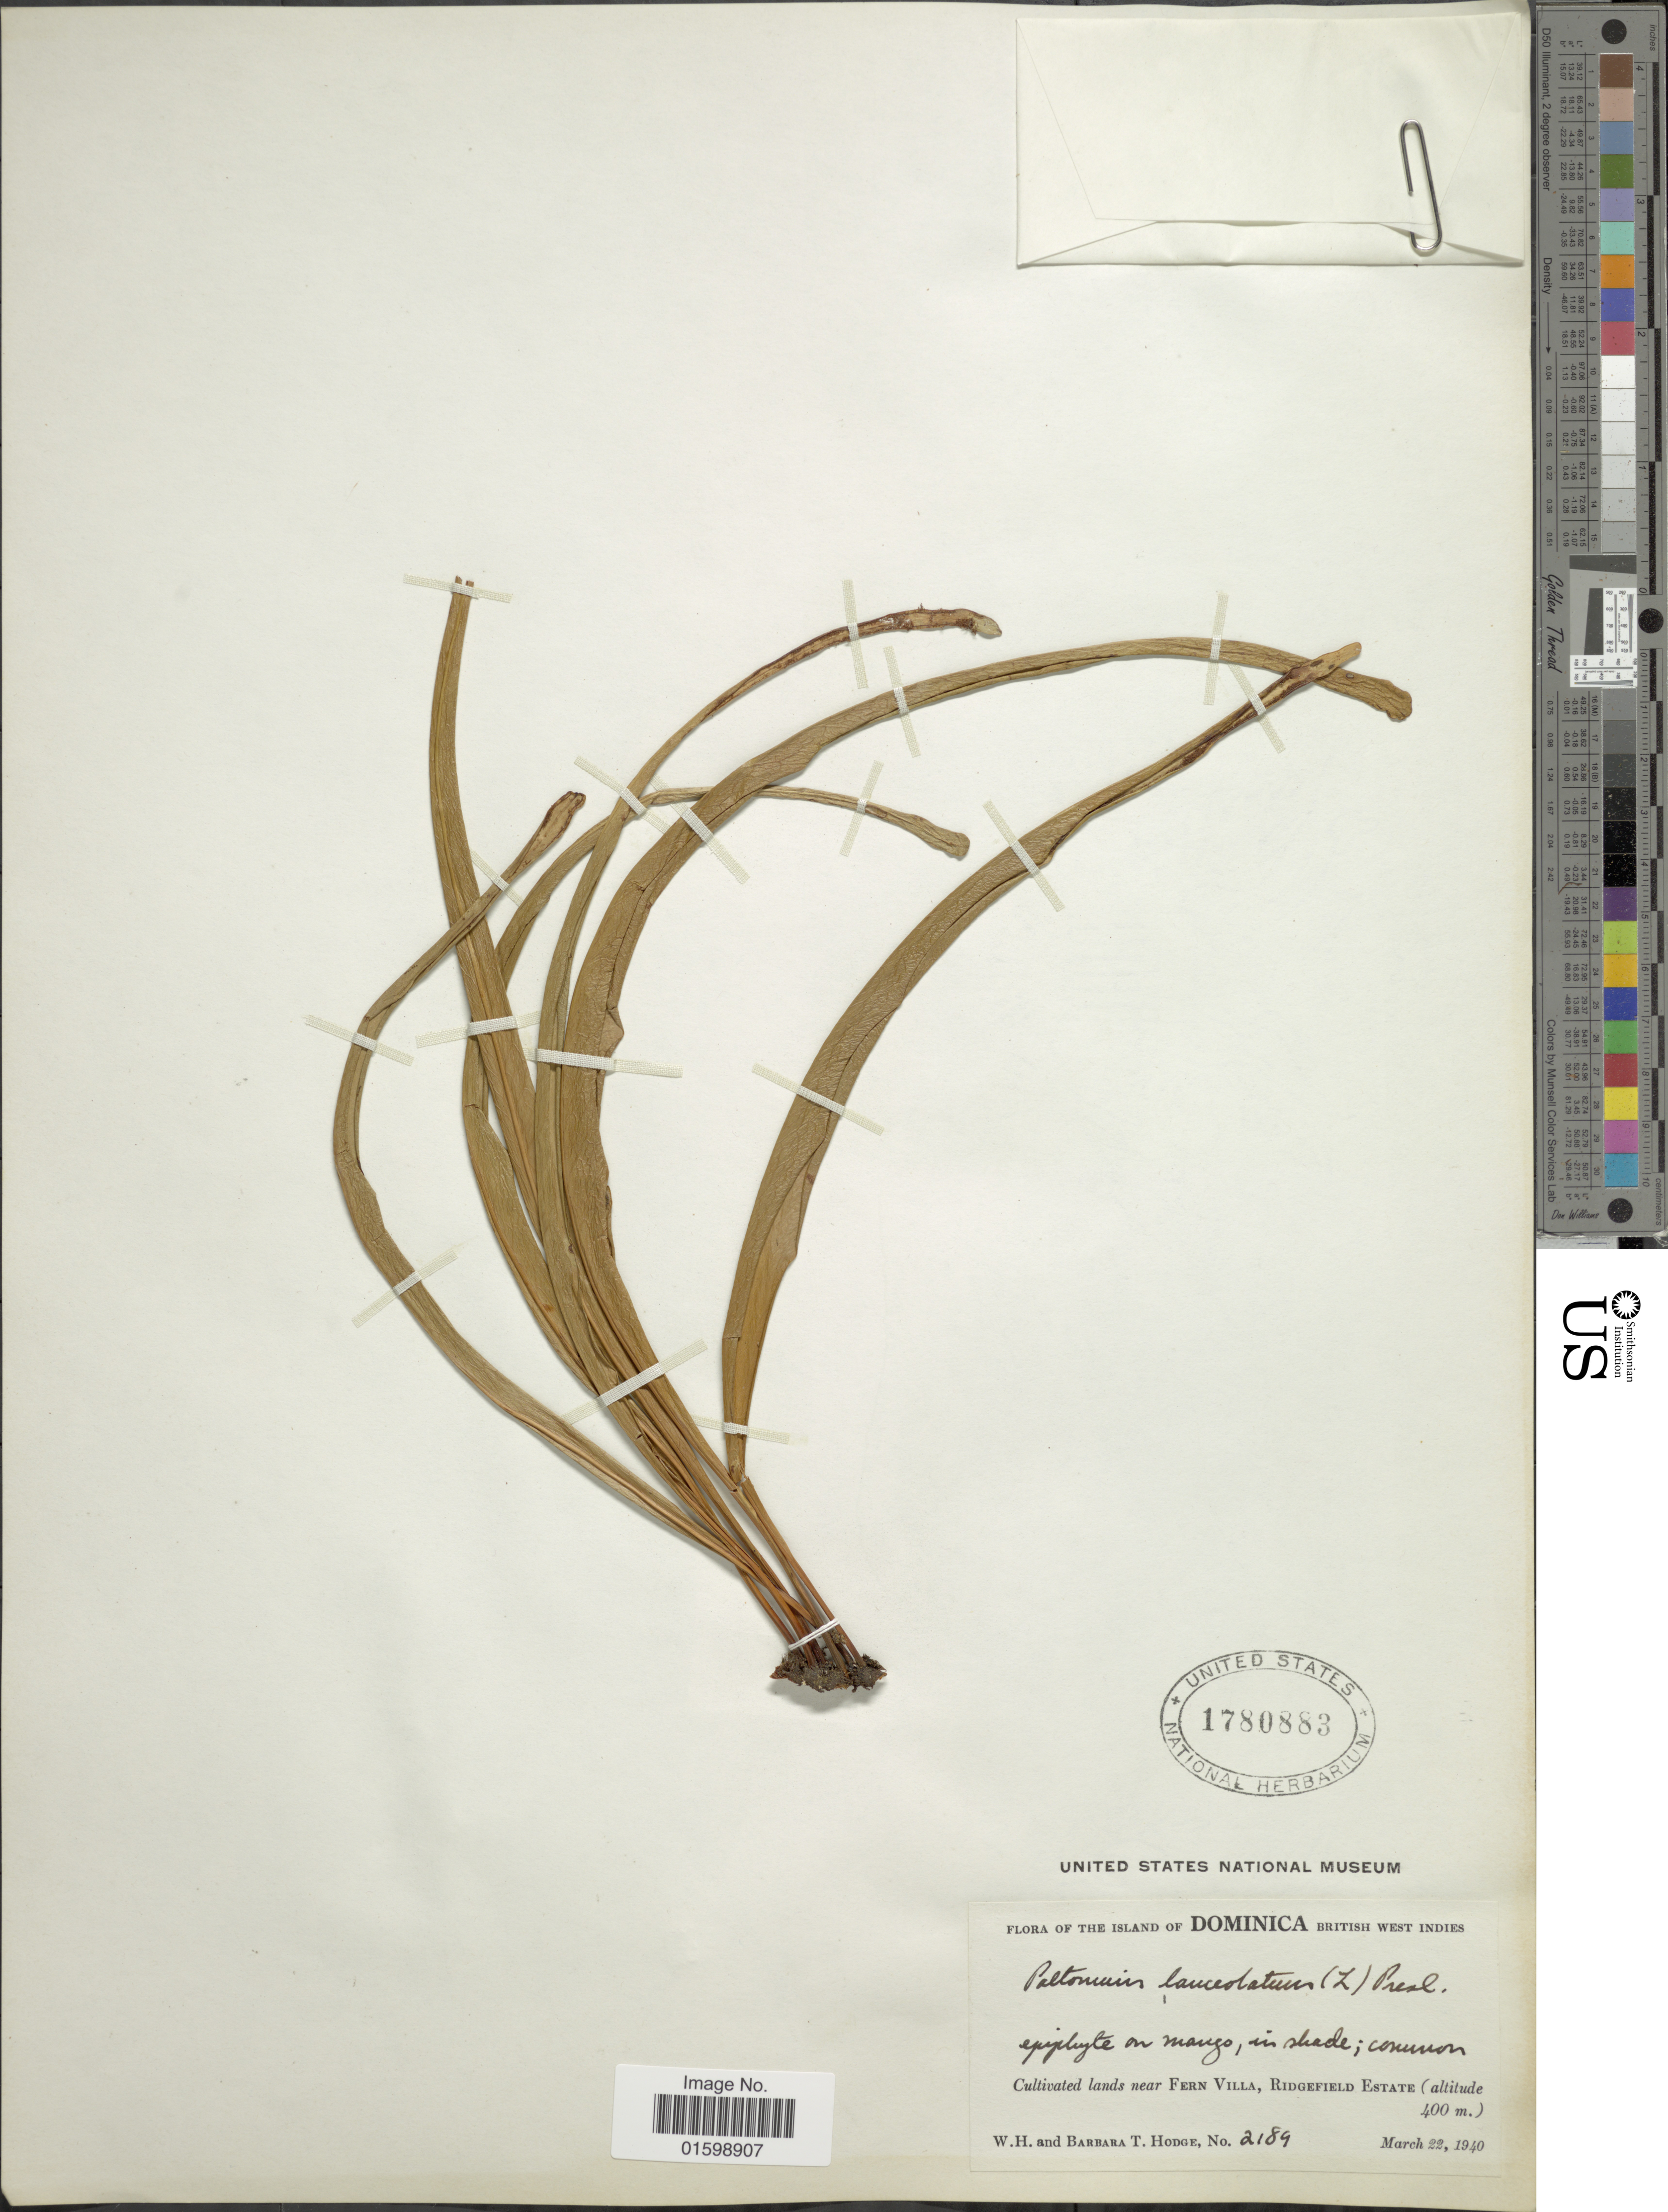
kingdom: Plantae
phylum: Tracheophyta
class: Polypodiopsida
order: Polypodiales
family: Polypodiaceae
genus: Pleopeltis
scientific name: Pleopeltis marginata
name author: A.R. Sm. & Tejero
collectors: W. Hodge & T. Hodge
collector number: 2184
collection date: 1940-03-22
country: Dominica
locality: British West Indies, epiphyte on mango, in shade; cultivated lands near Fern Villa, ridgefield Estate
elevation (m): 400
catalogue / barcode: US 1780883